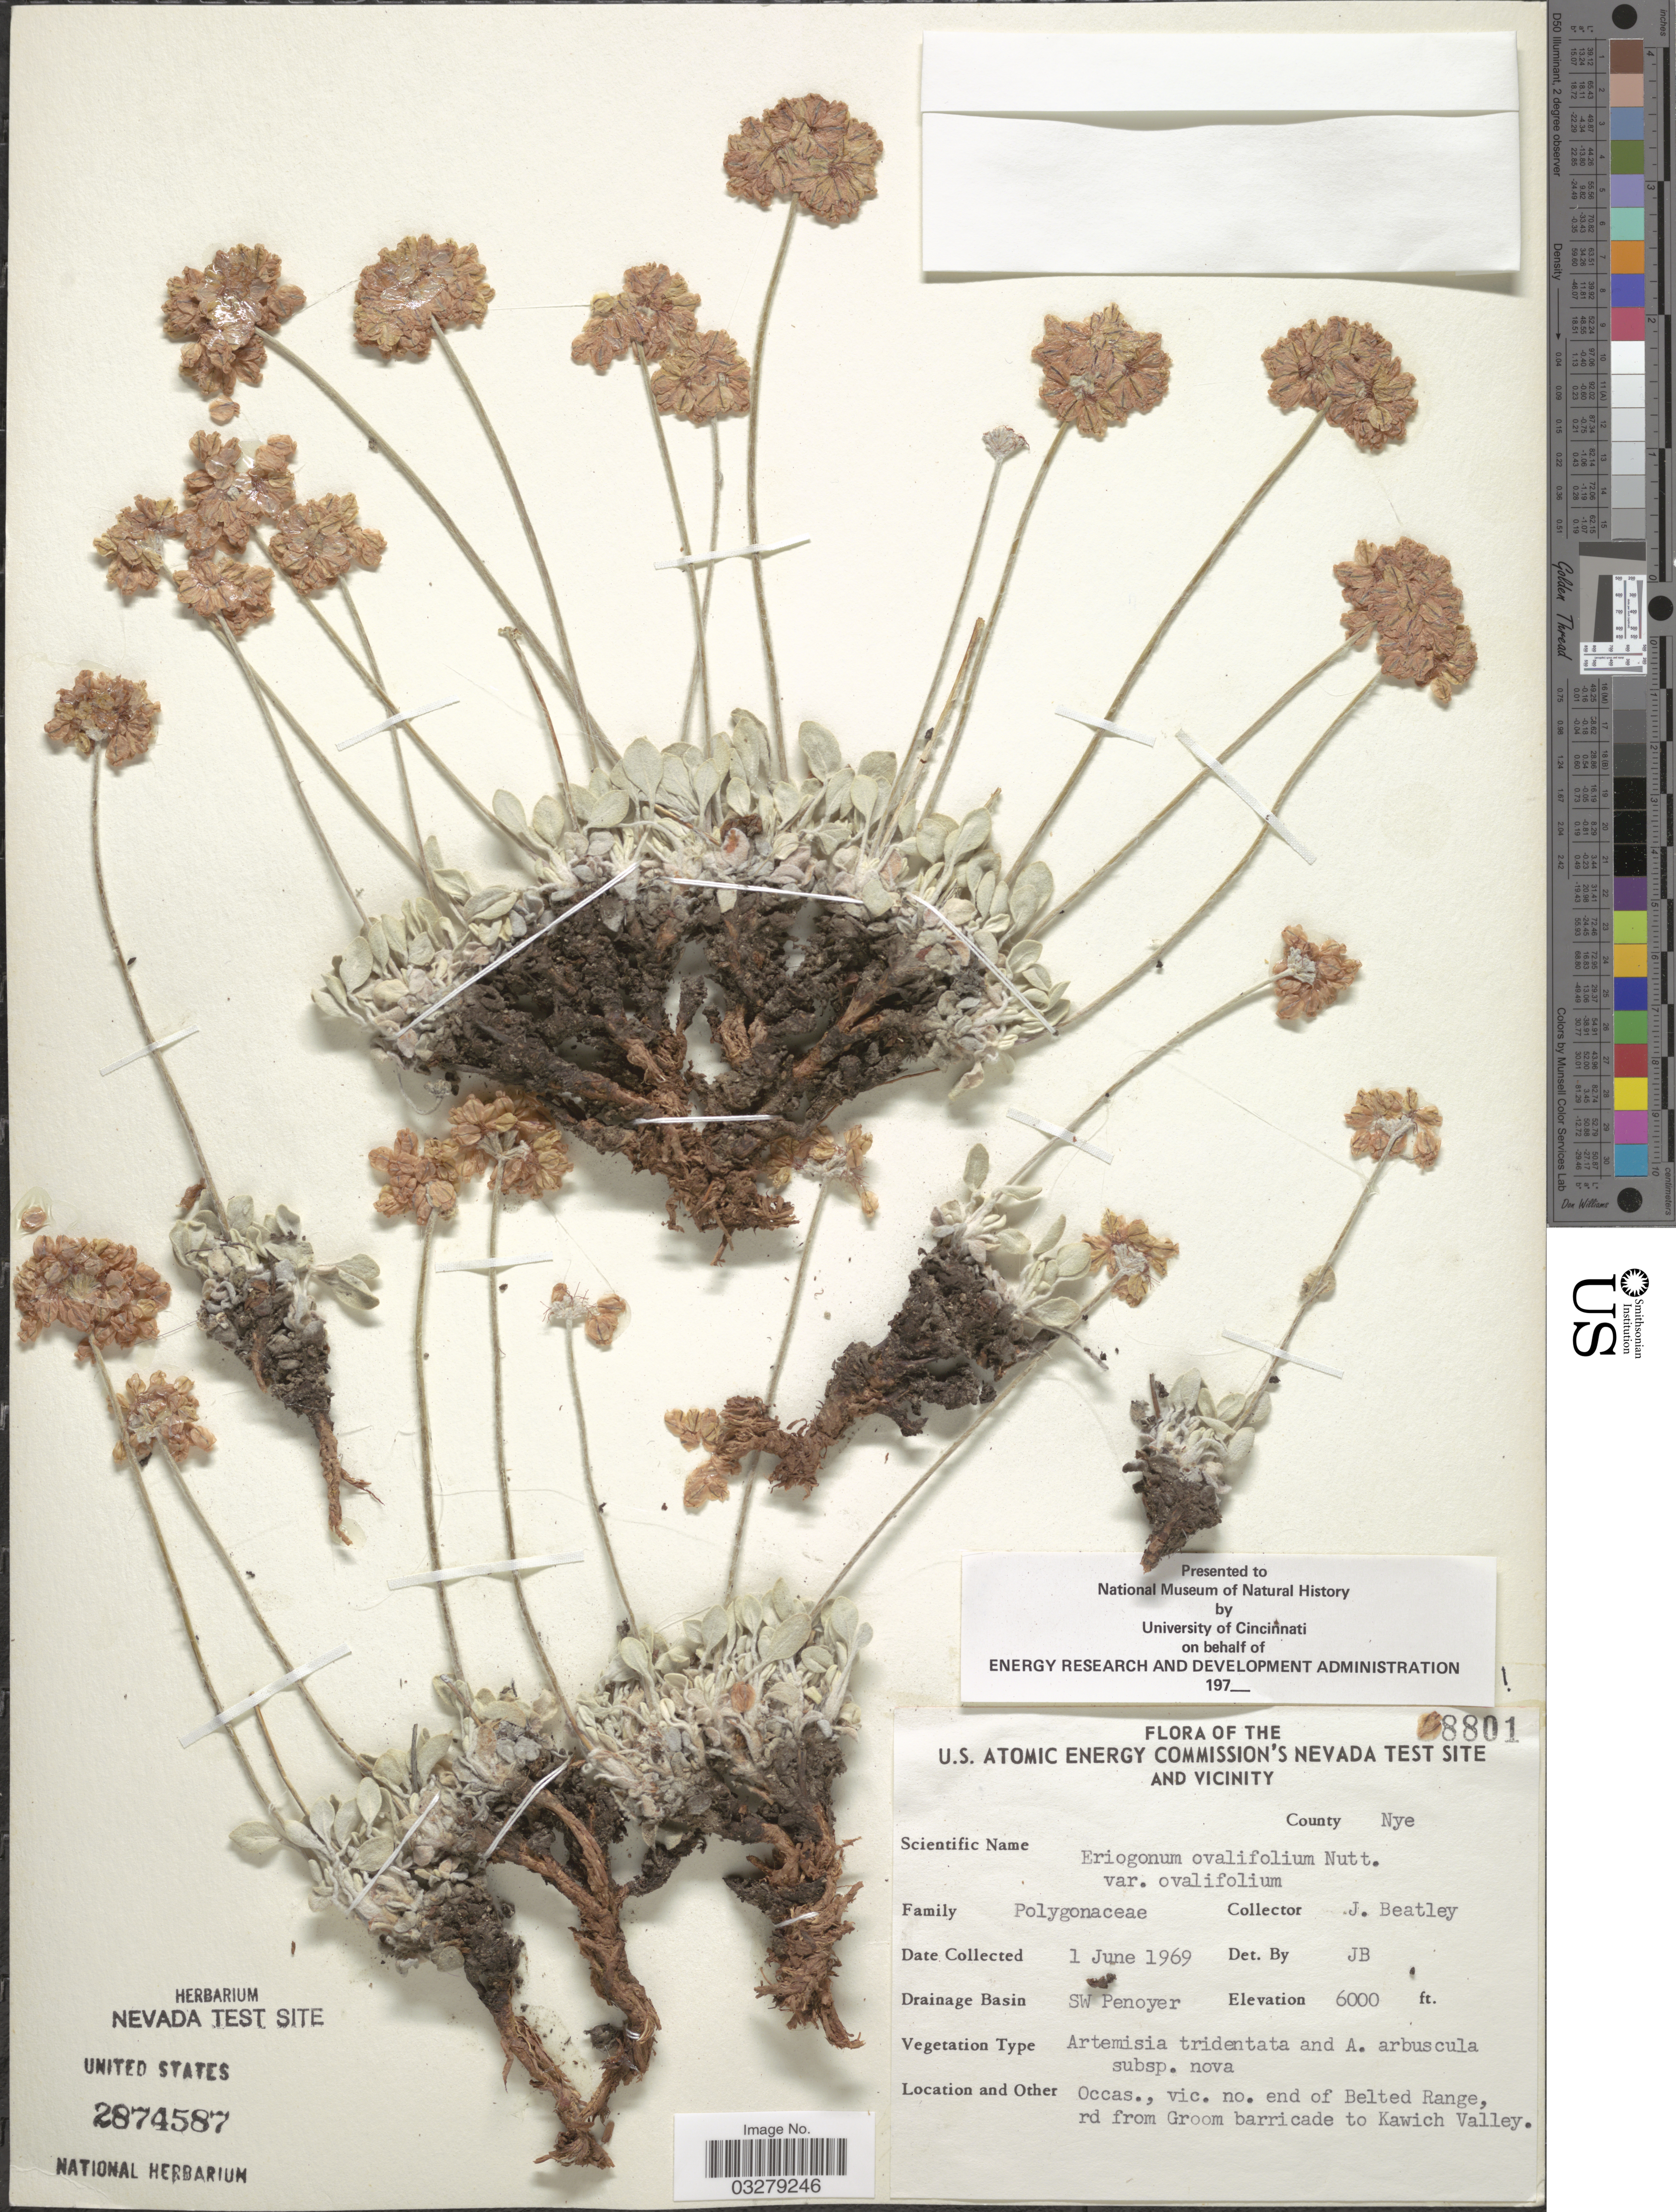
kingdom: Plantae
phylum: Tracheophyta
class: Magnoliopsida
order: Caryophyllales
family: Polygonaceae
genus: Eriogonum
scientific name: Eriogonum ovalifolium var. ovalifolium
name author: Nutt.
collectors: J. C. Beatley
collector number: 8801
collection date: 1969-06-01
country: United States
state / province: Nevada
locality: U.S. Atomic Energy Commission's Nevada Test Site and vicinity. County Nye. Drainage Basin SW Penoyer. Occas., vic. no. end of Belted Range, rd from Groom barricade to Kawich Valley.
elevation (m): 1829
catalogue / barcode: US 2874587